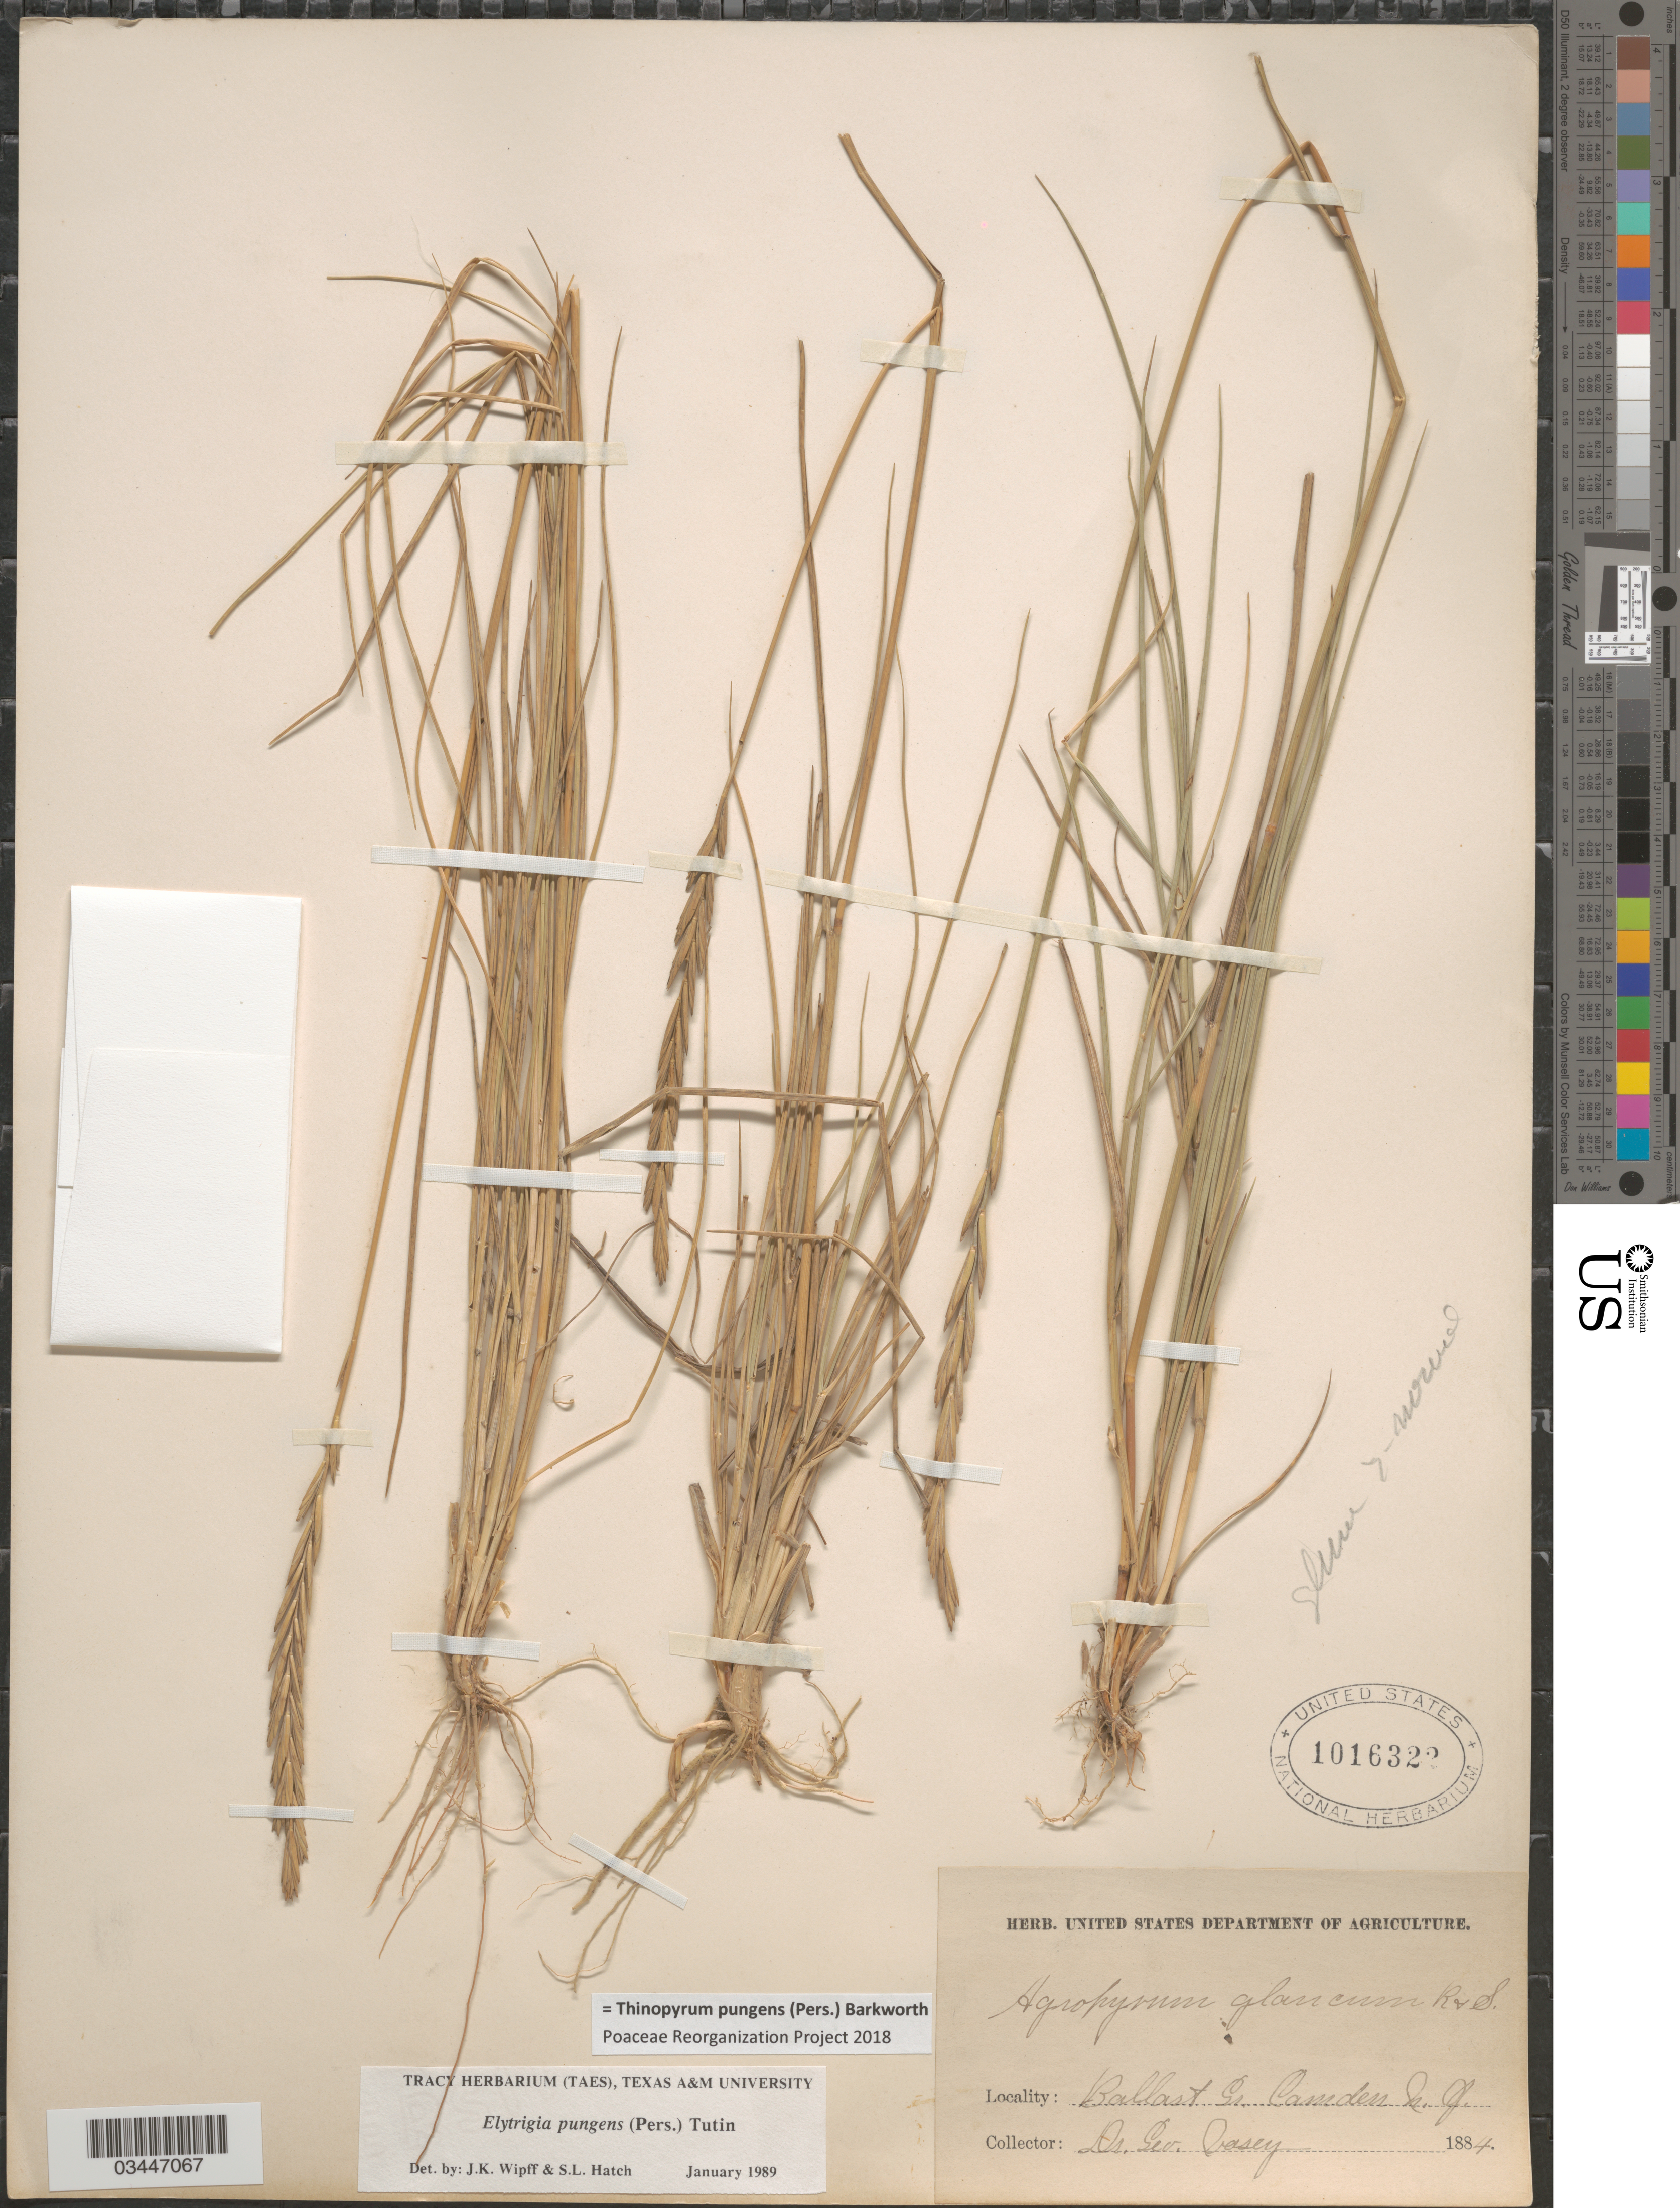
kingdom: Plantae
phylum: Tracheophyta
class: Liliopsida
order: Poales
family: Poaceae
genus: Thinopyrum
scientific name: Thinopyrum pungens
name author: (Pers.) Barkworth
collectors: G. R. Vasey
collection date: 1884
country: United States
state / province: New Jersey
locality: Ballast Gr. Camden.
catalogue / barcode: US 1016322